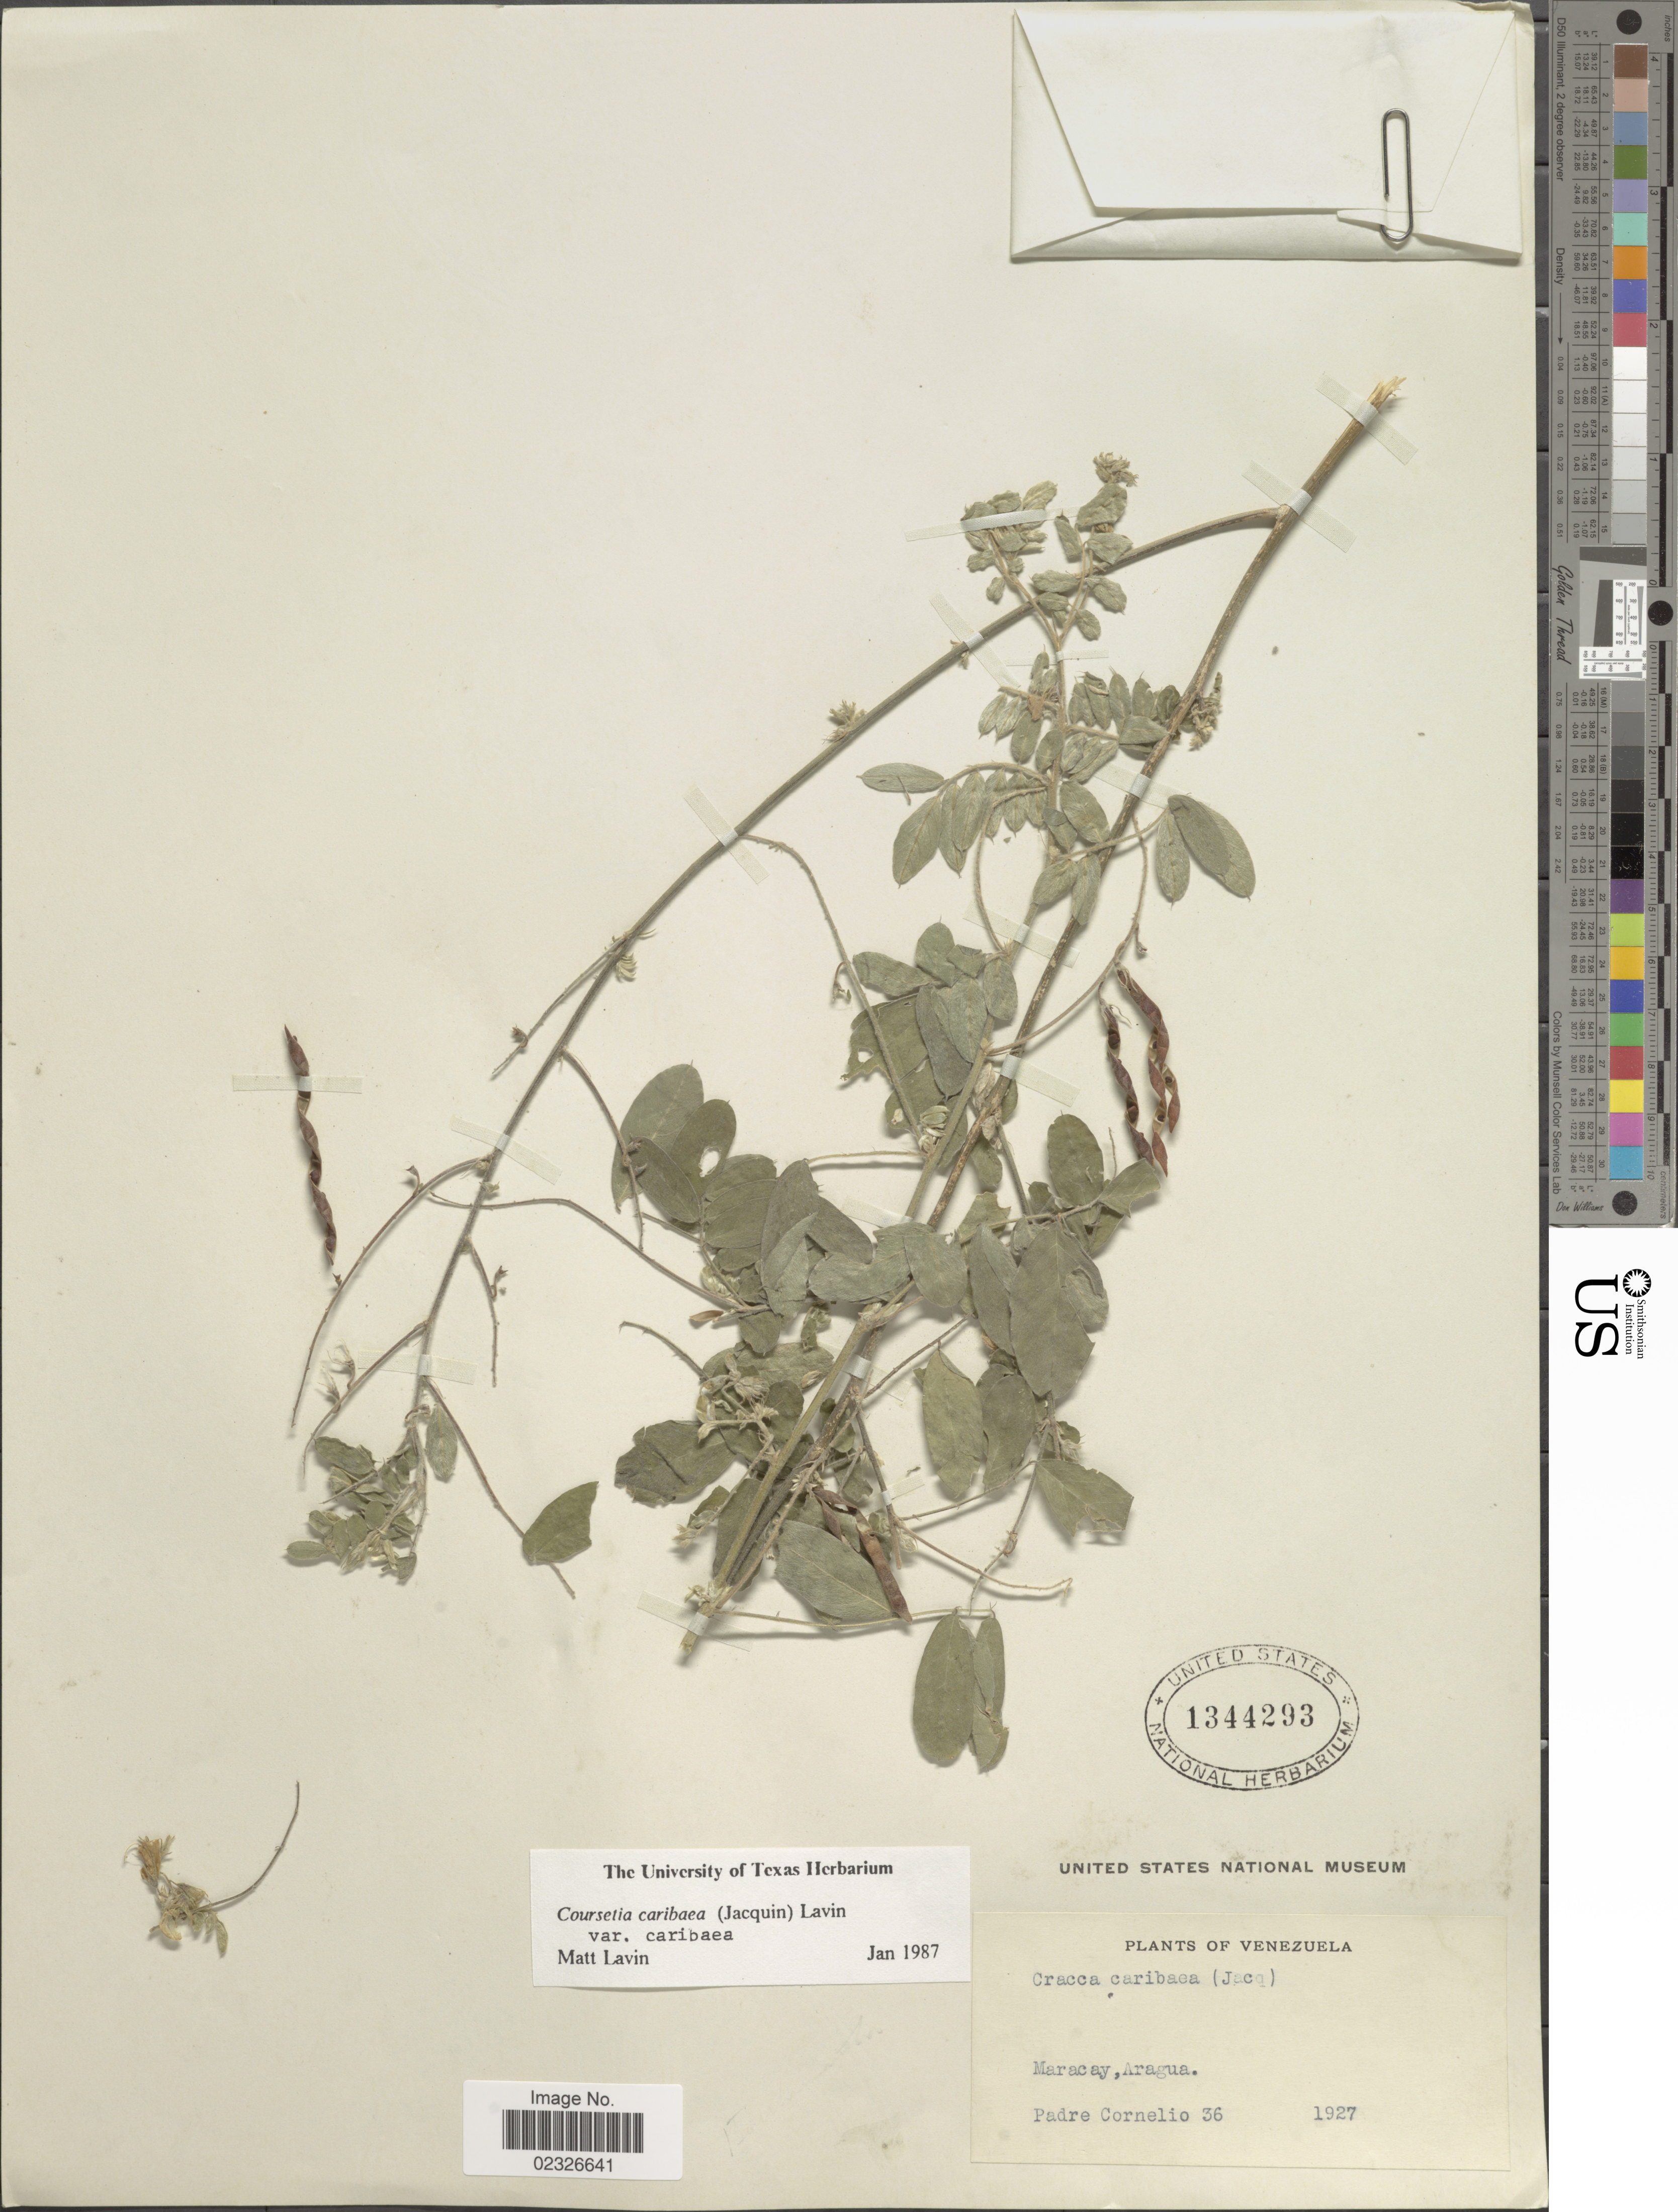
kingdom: Plantae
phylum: Tracheophyta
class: Magnoliopsida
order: Fabales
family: Fabaceae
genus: Coursetia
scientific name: Coursetia caribaea var. caribaea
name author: (Jacq.) Lavin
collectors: P. Cornelio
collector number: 36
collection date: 1927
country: Venezuela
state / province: Aragua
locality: Maracay, Aragua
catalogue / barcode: US 1344293